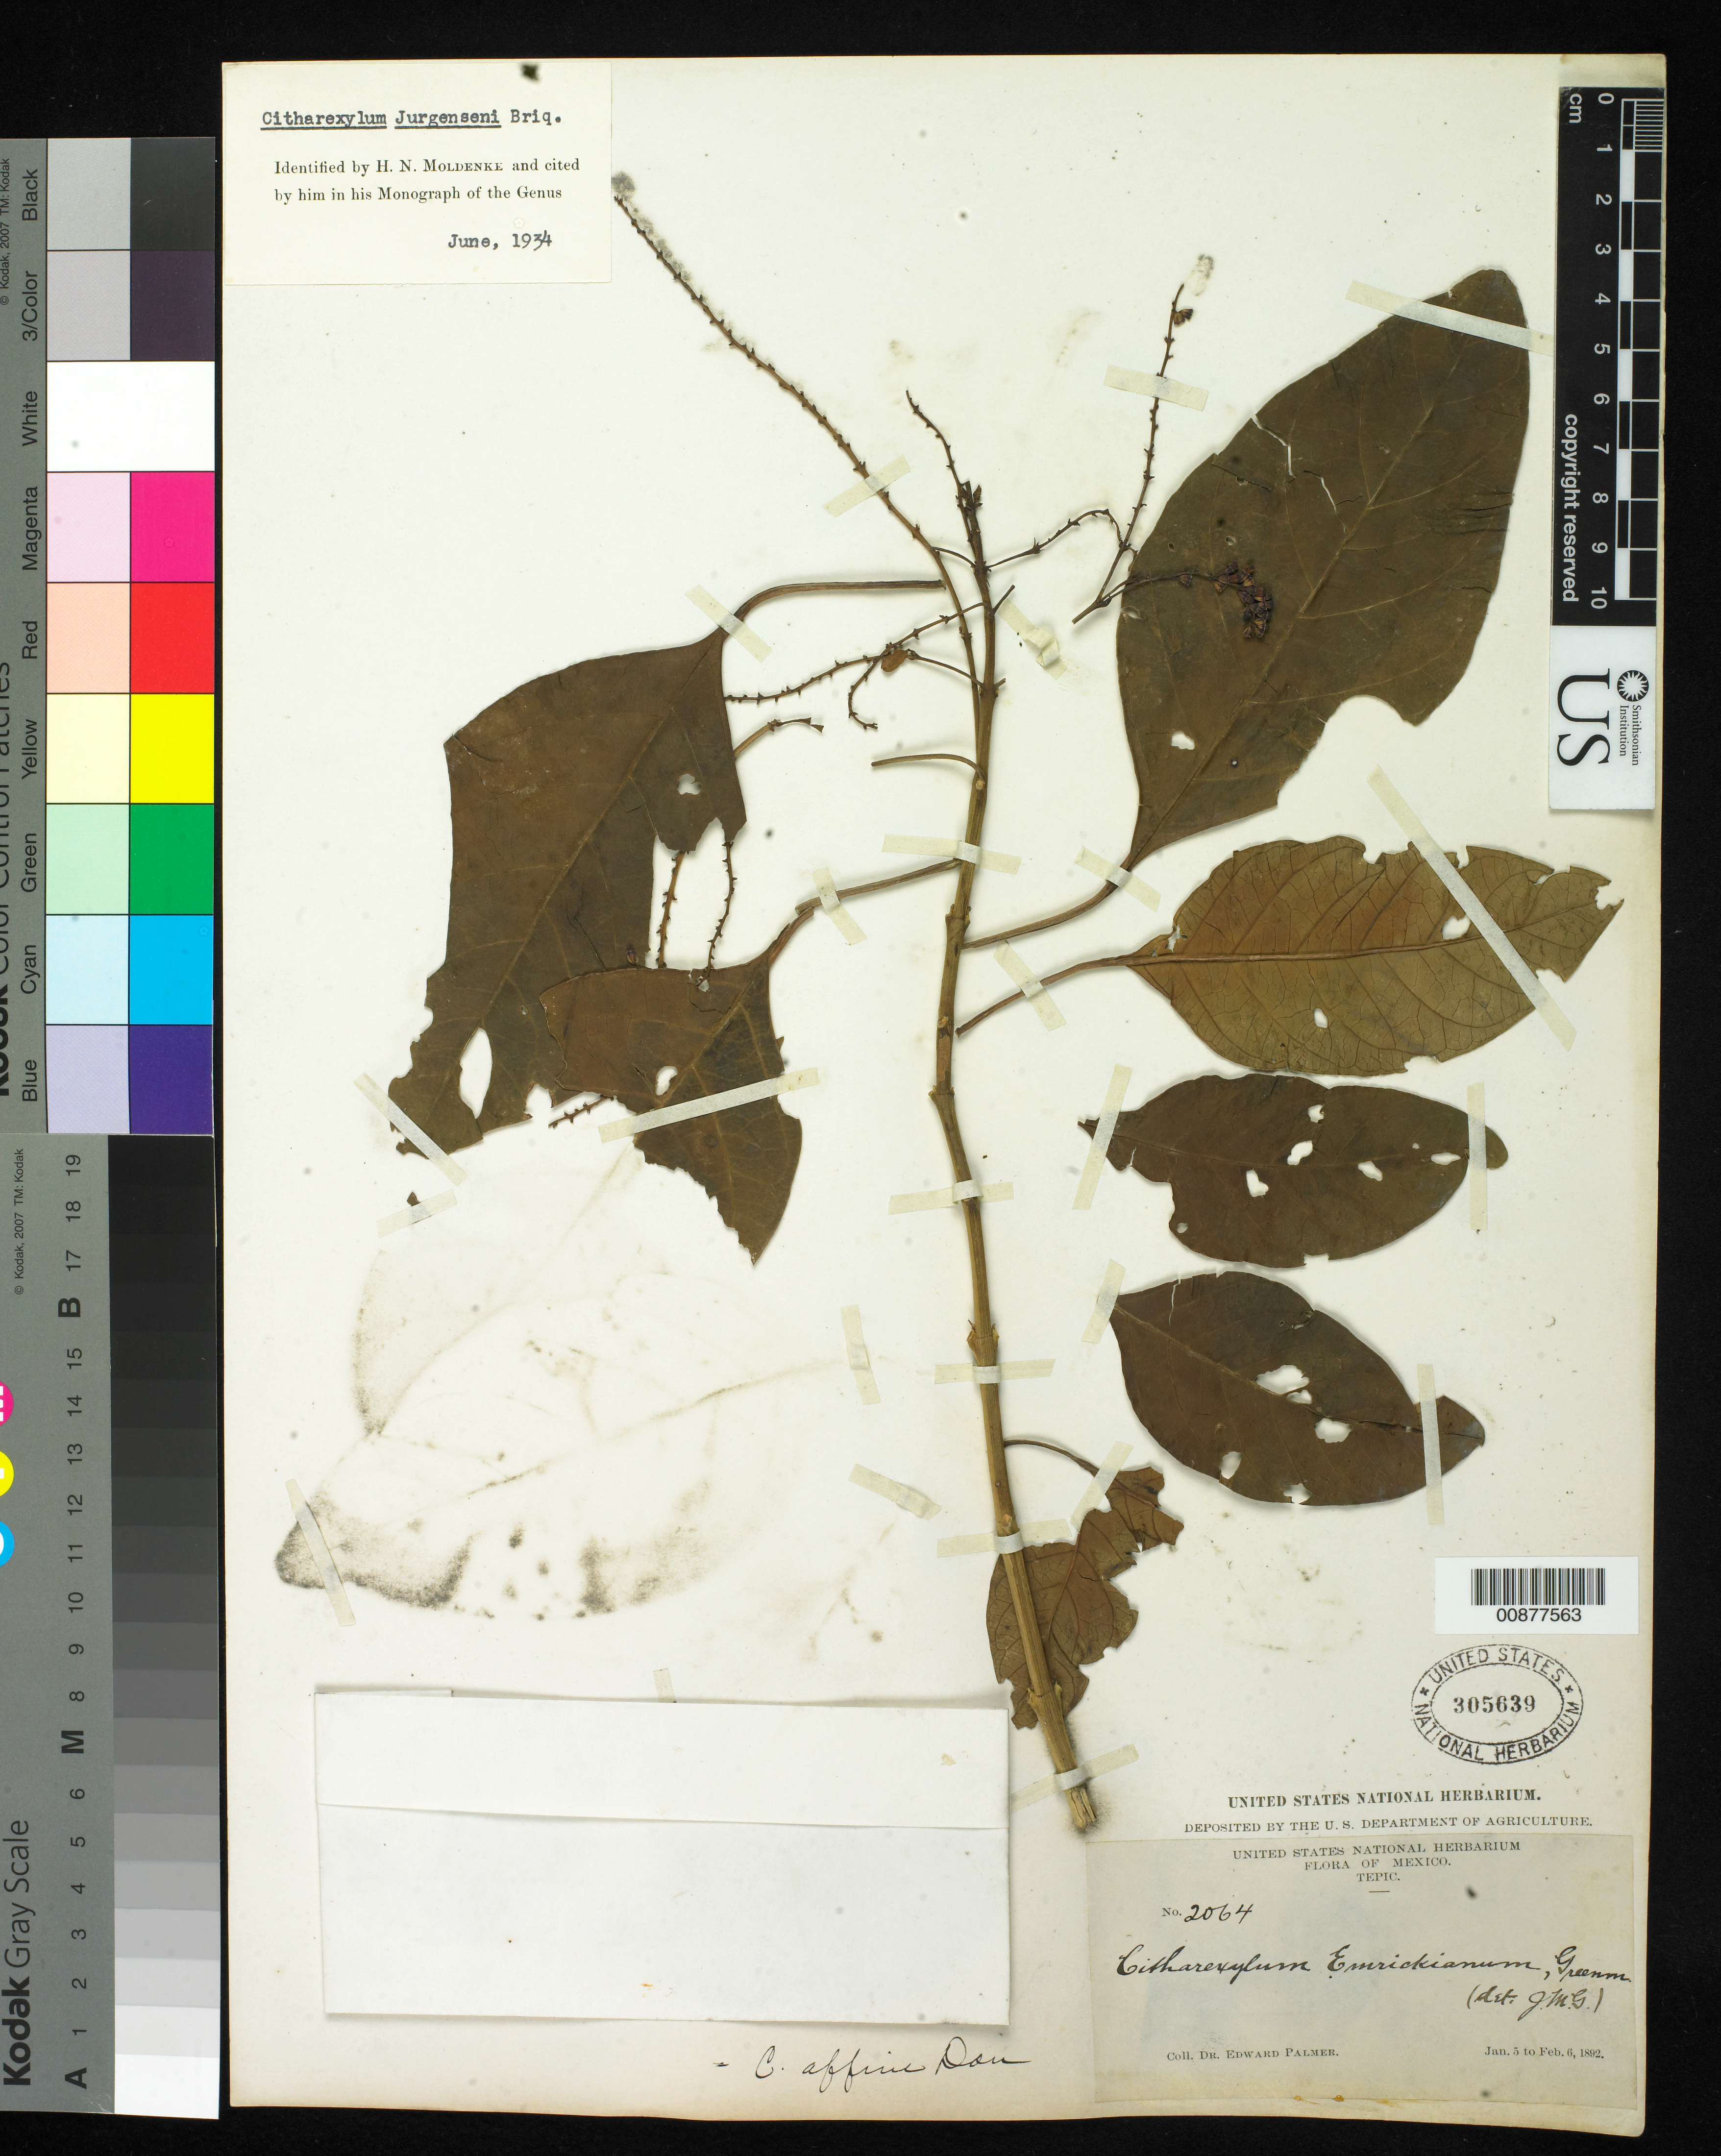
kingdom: Plantae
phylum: Tracheophyta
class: Magnoliopsida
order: Lamiales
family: Verbenaceae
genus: Citharexylum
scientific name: Citharexylum jurgensenii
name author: Briq.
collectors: E. Palmer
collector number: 2064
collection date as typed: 05 Jan 1892 to 06 Feb 1892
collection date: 1892-01-05/1892-02-06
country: Mexico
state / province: Nayarit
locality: Tepic, Nayarit.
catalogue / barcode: US 305639